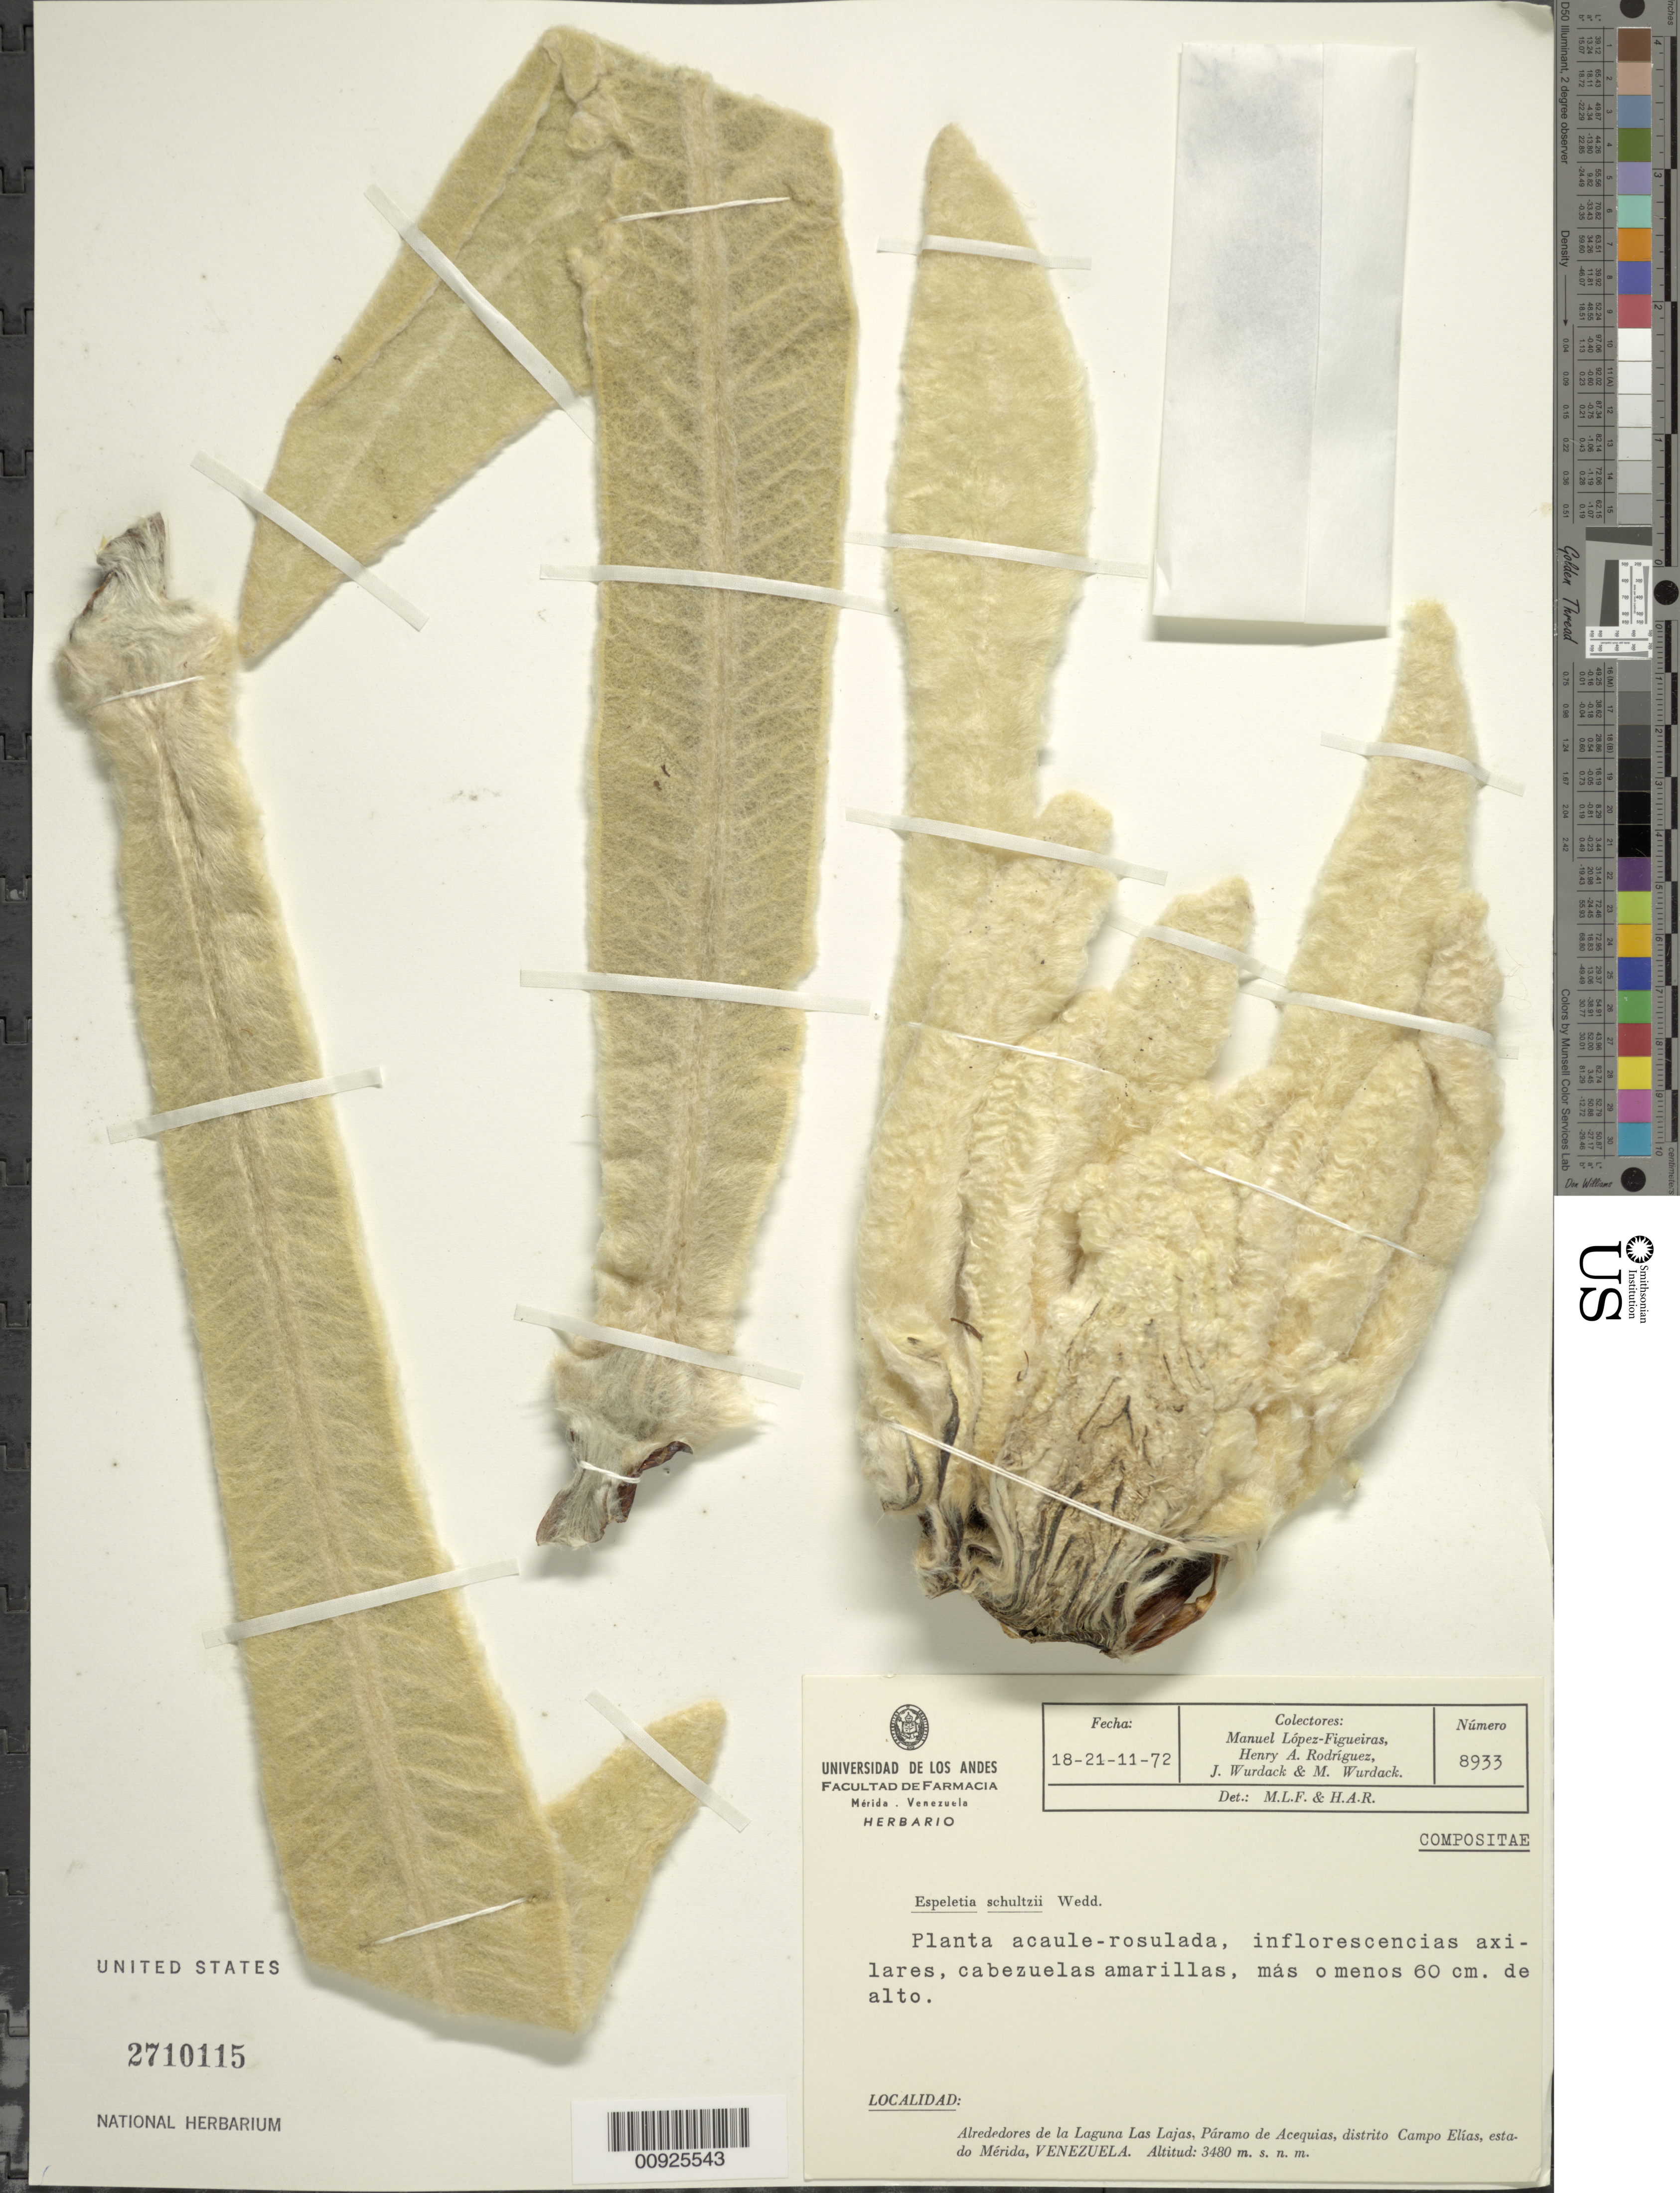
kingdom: Plantae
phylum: Tracheophyta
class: Magnoliopsida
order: Asterales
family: Asteraceae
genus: Espeletia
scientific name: Espeletia schultzii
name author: Wedd.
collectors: M. López Figueiras, H. A. Rodriguez, J. J. Wurdack & M. L. Wurdack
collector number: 8933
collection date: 1972-11-18/1972-11-21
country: Venezuela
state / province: Mérida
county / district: Campo Elías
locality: Páramo de Acequias. Alrededores de la Laguna Las Lajas, Páramo de Acequias.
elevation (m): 3480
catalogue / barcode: US 2710115